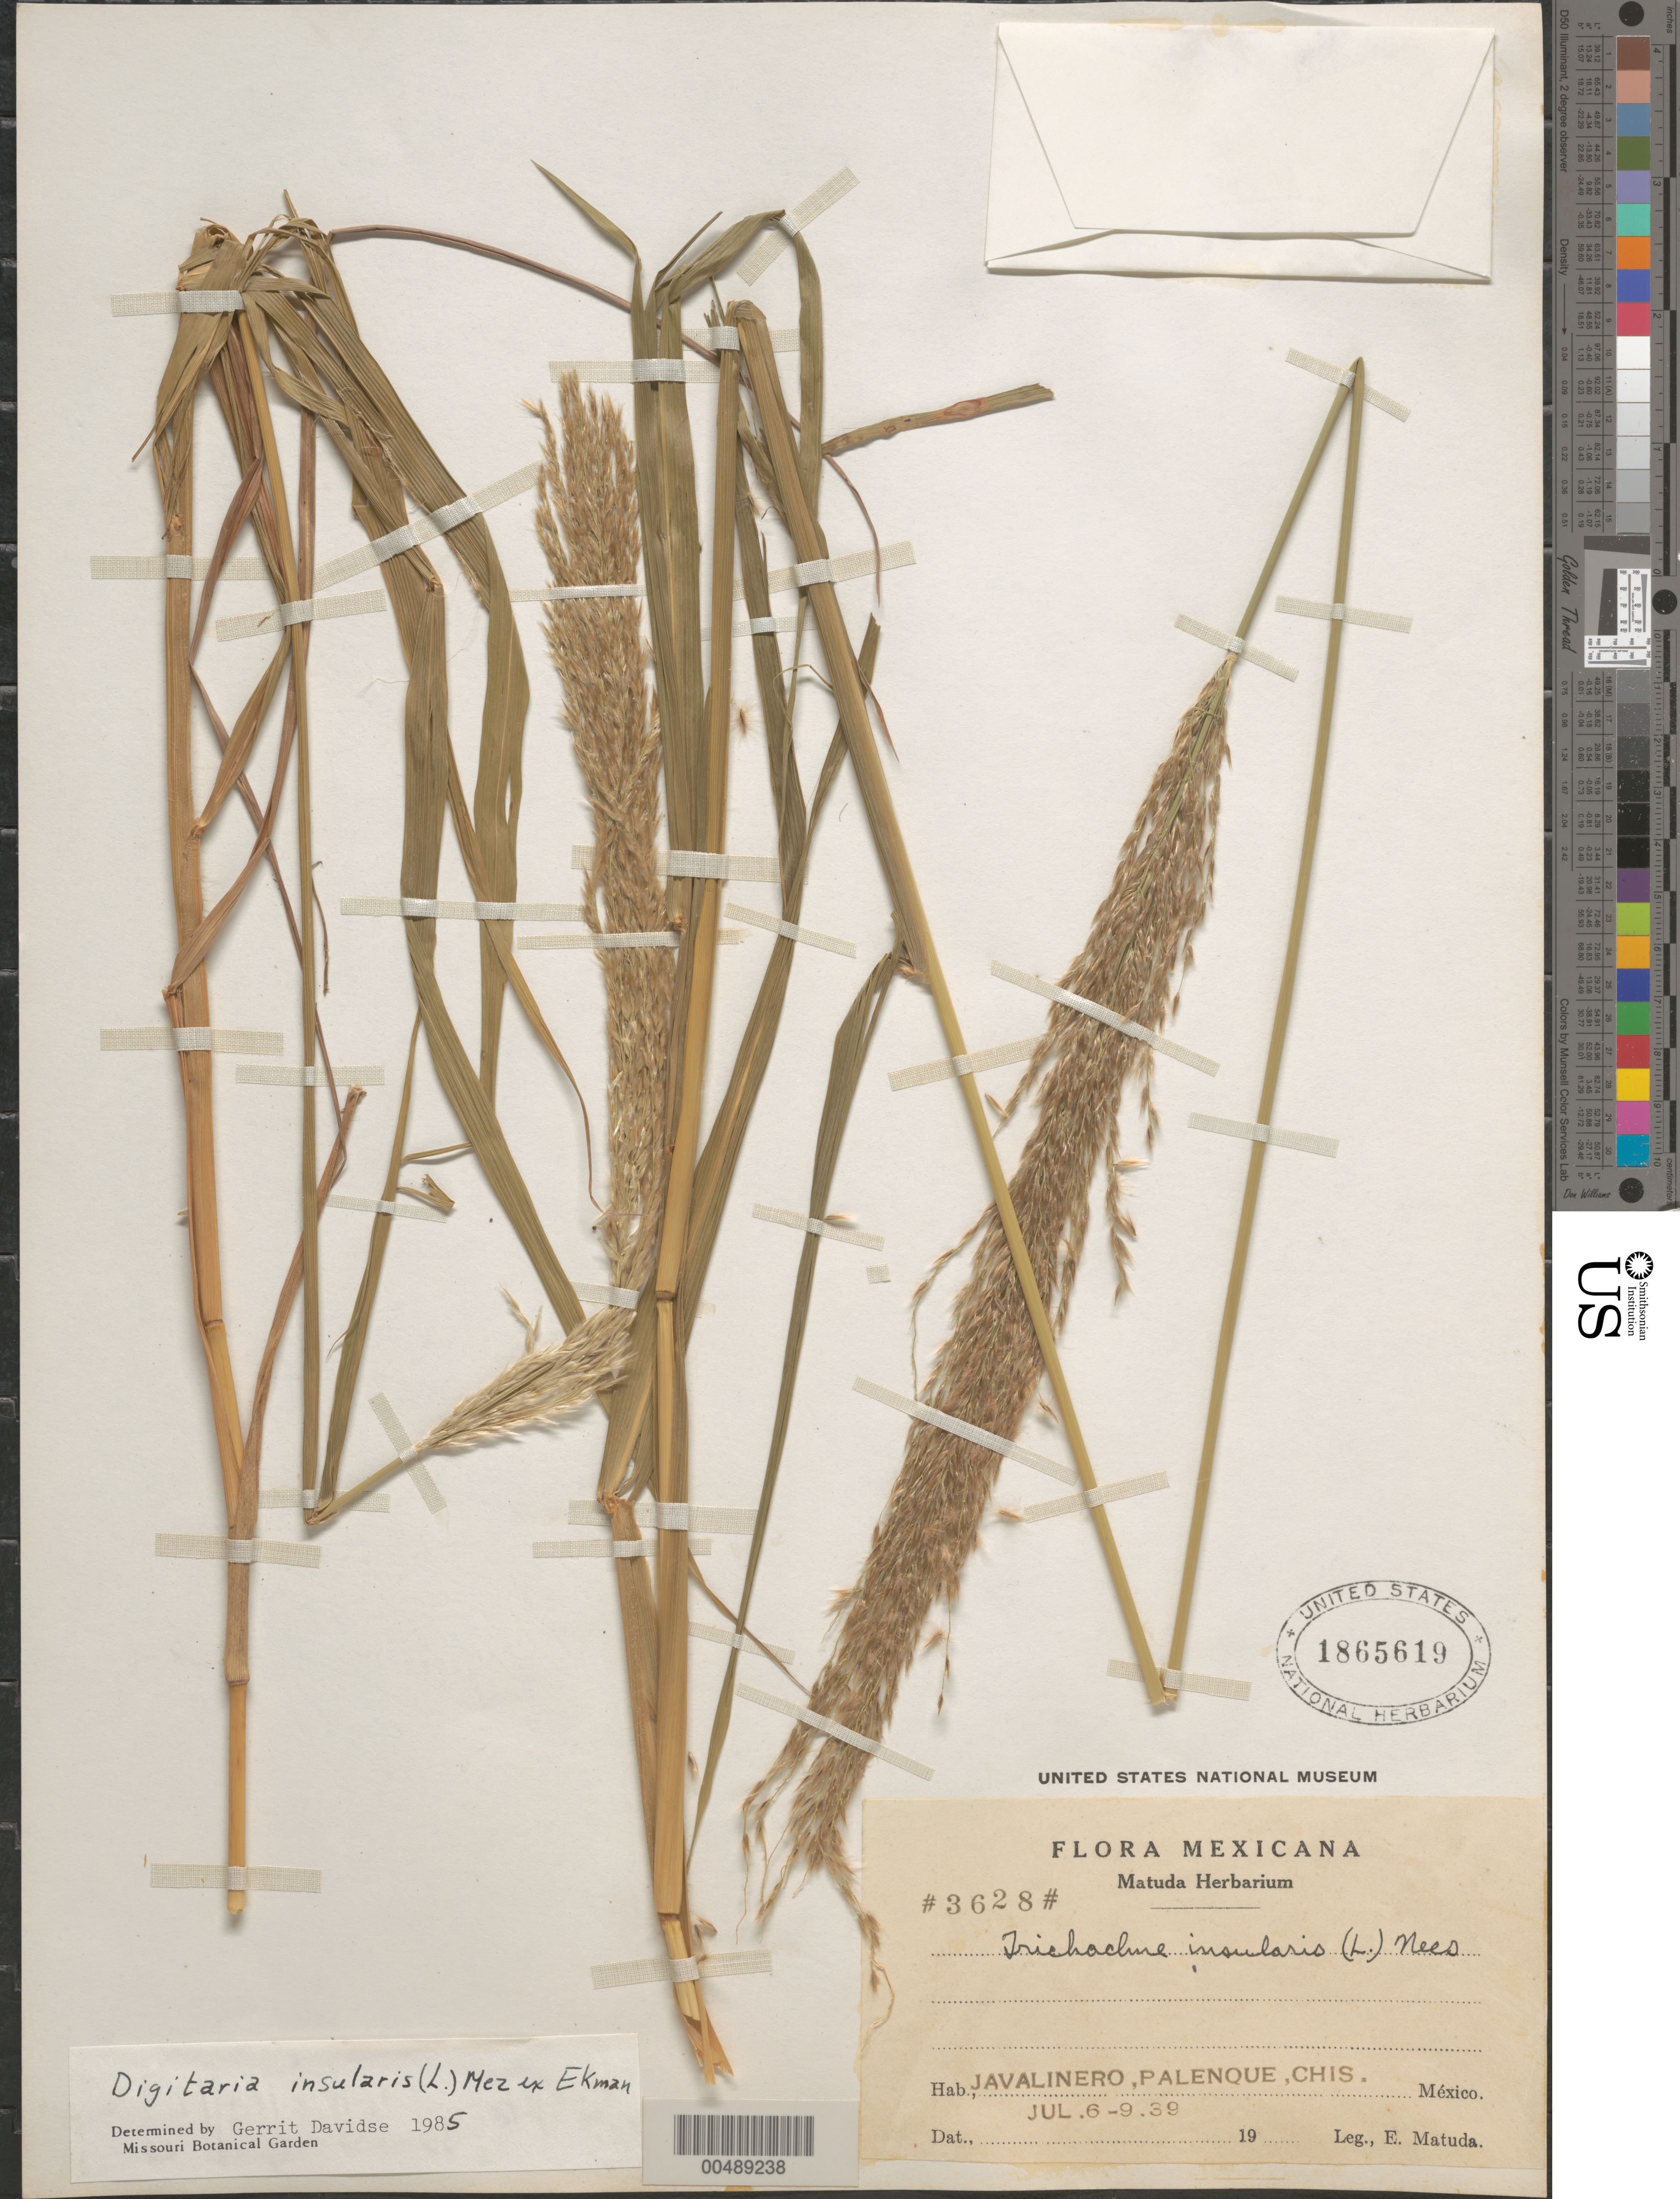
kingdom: Plantae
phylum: Tracheophyta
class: Liliopsida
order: Poales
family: Poaceae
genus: Digitaria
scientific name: Digitaria insularis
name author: (L.) Fedde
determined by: Davidse, Gerrit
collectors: E. Matuda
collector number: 3628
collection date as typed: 6 Jul 1939 to 9 Jul 1939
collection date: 1939-07-06/1939-07-09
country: Mexico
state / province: Chiapas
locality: Javalinero, Palenque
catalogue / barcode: US 1865619